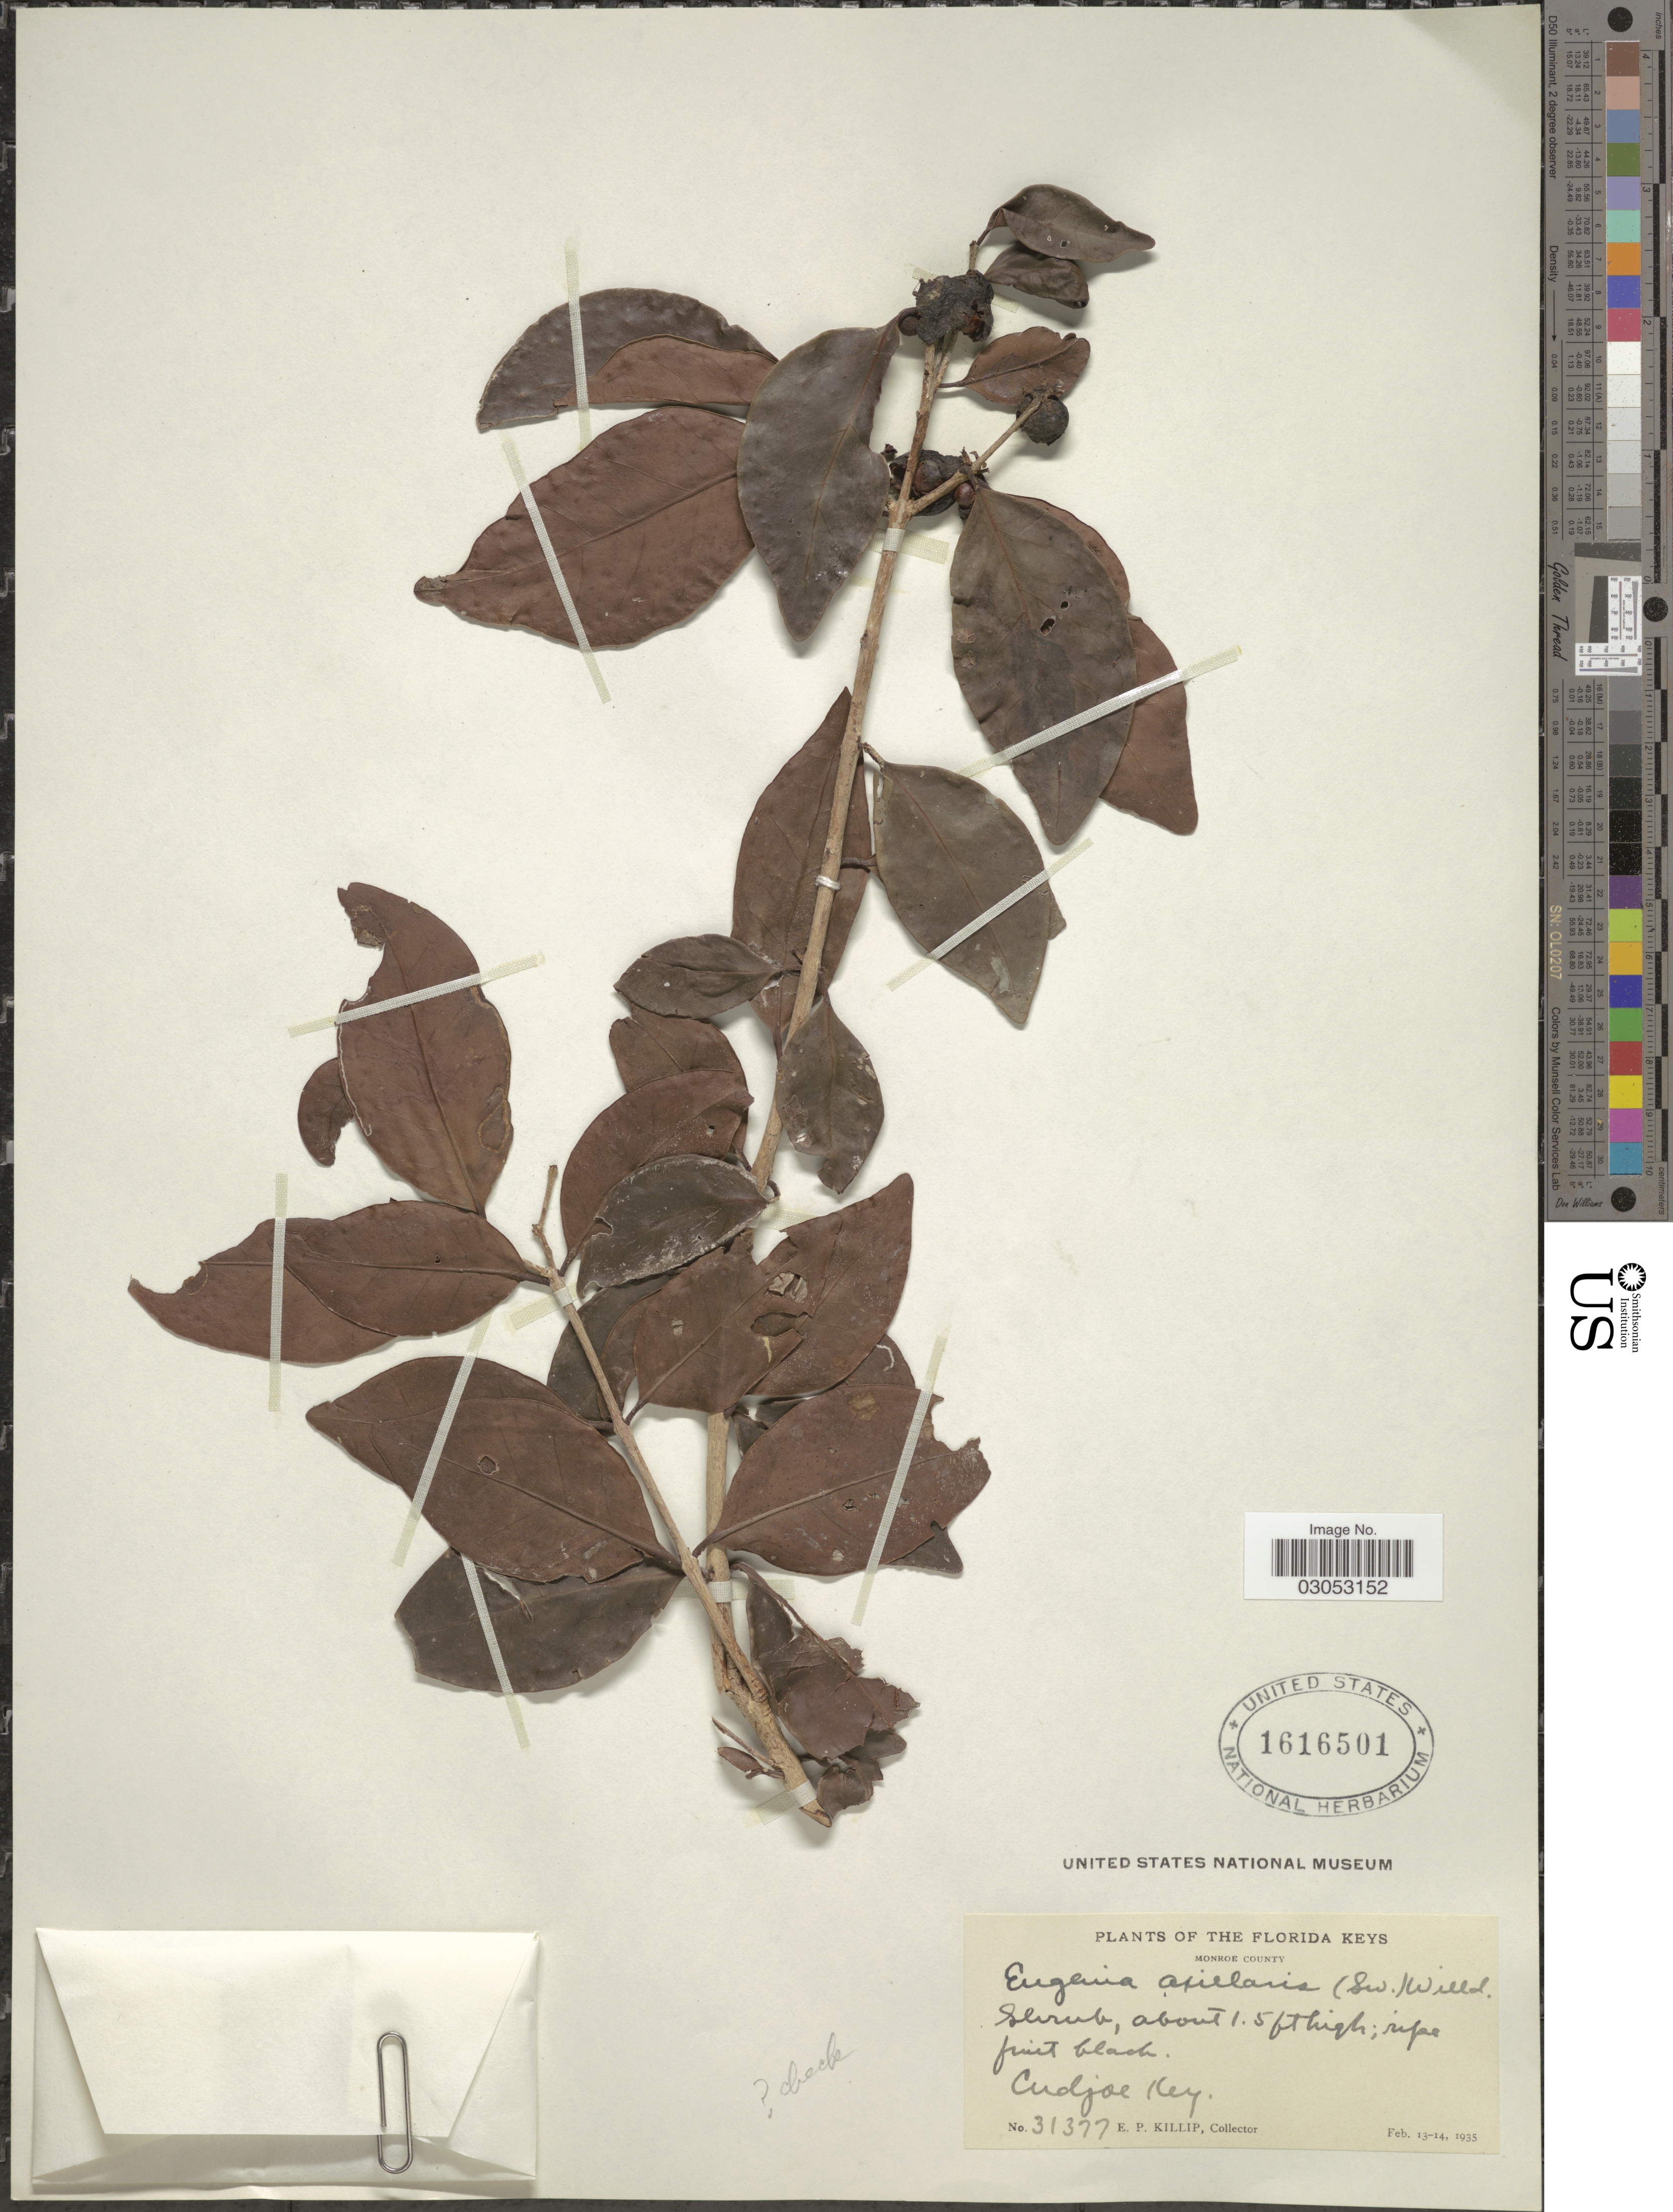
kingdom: Plantae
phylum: Tracheophyta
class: Magnoliopsida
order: Myrtales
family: Myrtaceae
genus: Eugenia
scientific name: Eugenia axillaris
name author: (Sw.) Willd.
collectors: E. P. Killip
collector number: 31377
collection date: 1935-02-13/1935-02-14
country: United States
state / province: Florida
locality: The Florida Keys, Monroe County, Cudjoe Key.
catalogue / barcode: US 1616501